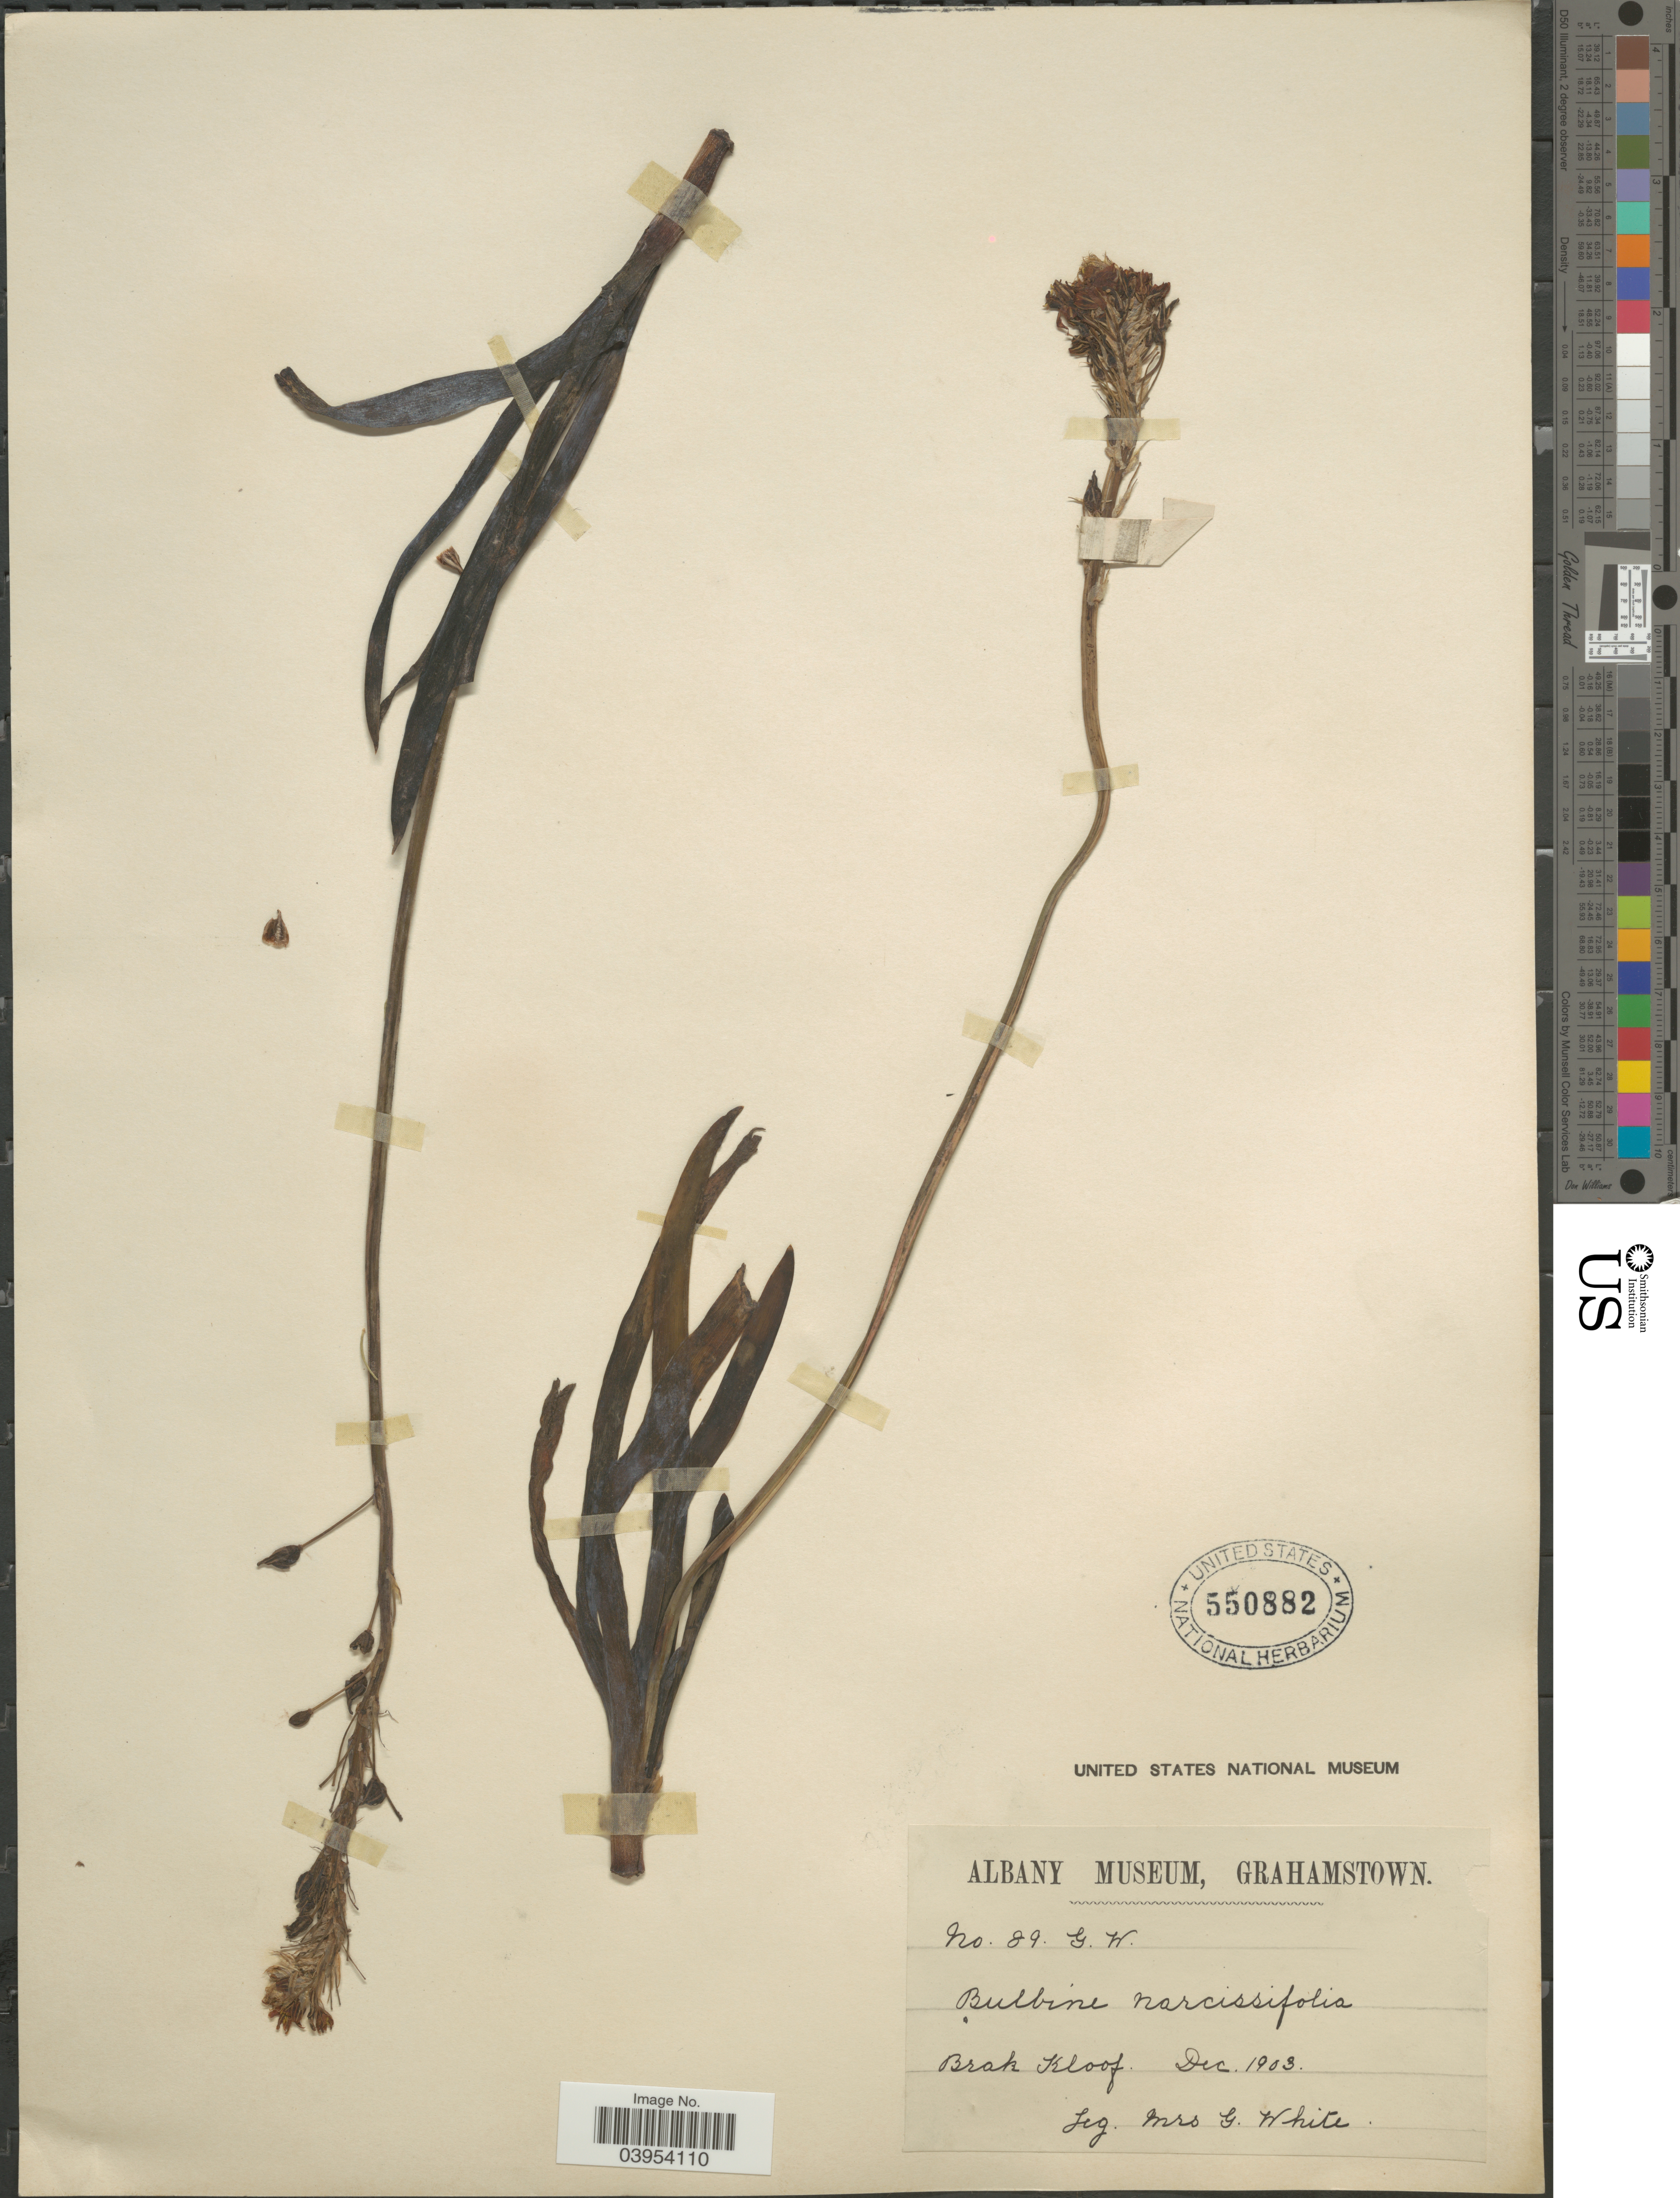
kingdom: Plantae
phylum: Tracheophyta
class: Liliopsida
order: Asparagales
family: Asphodelaceae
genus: Bulbine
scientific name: Bulbine narcissifolia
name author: Salm-Dyck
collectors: G. White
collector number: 89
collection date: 1903-12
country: South Africa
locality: Brak Kloof.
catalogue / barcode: US 550882